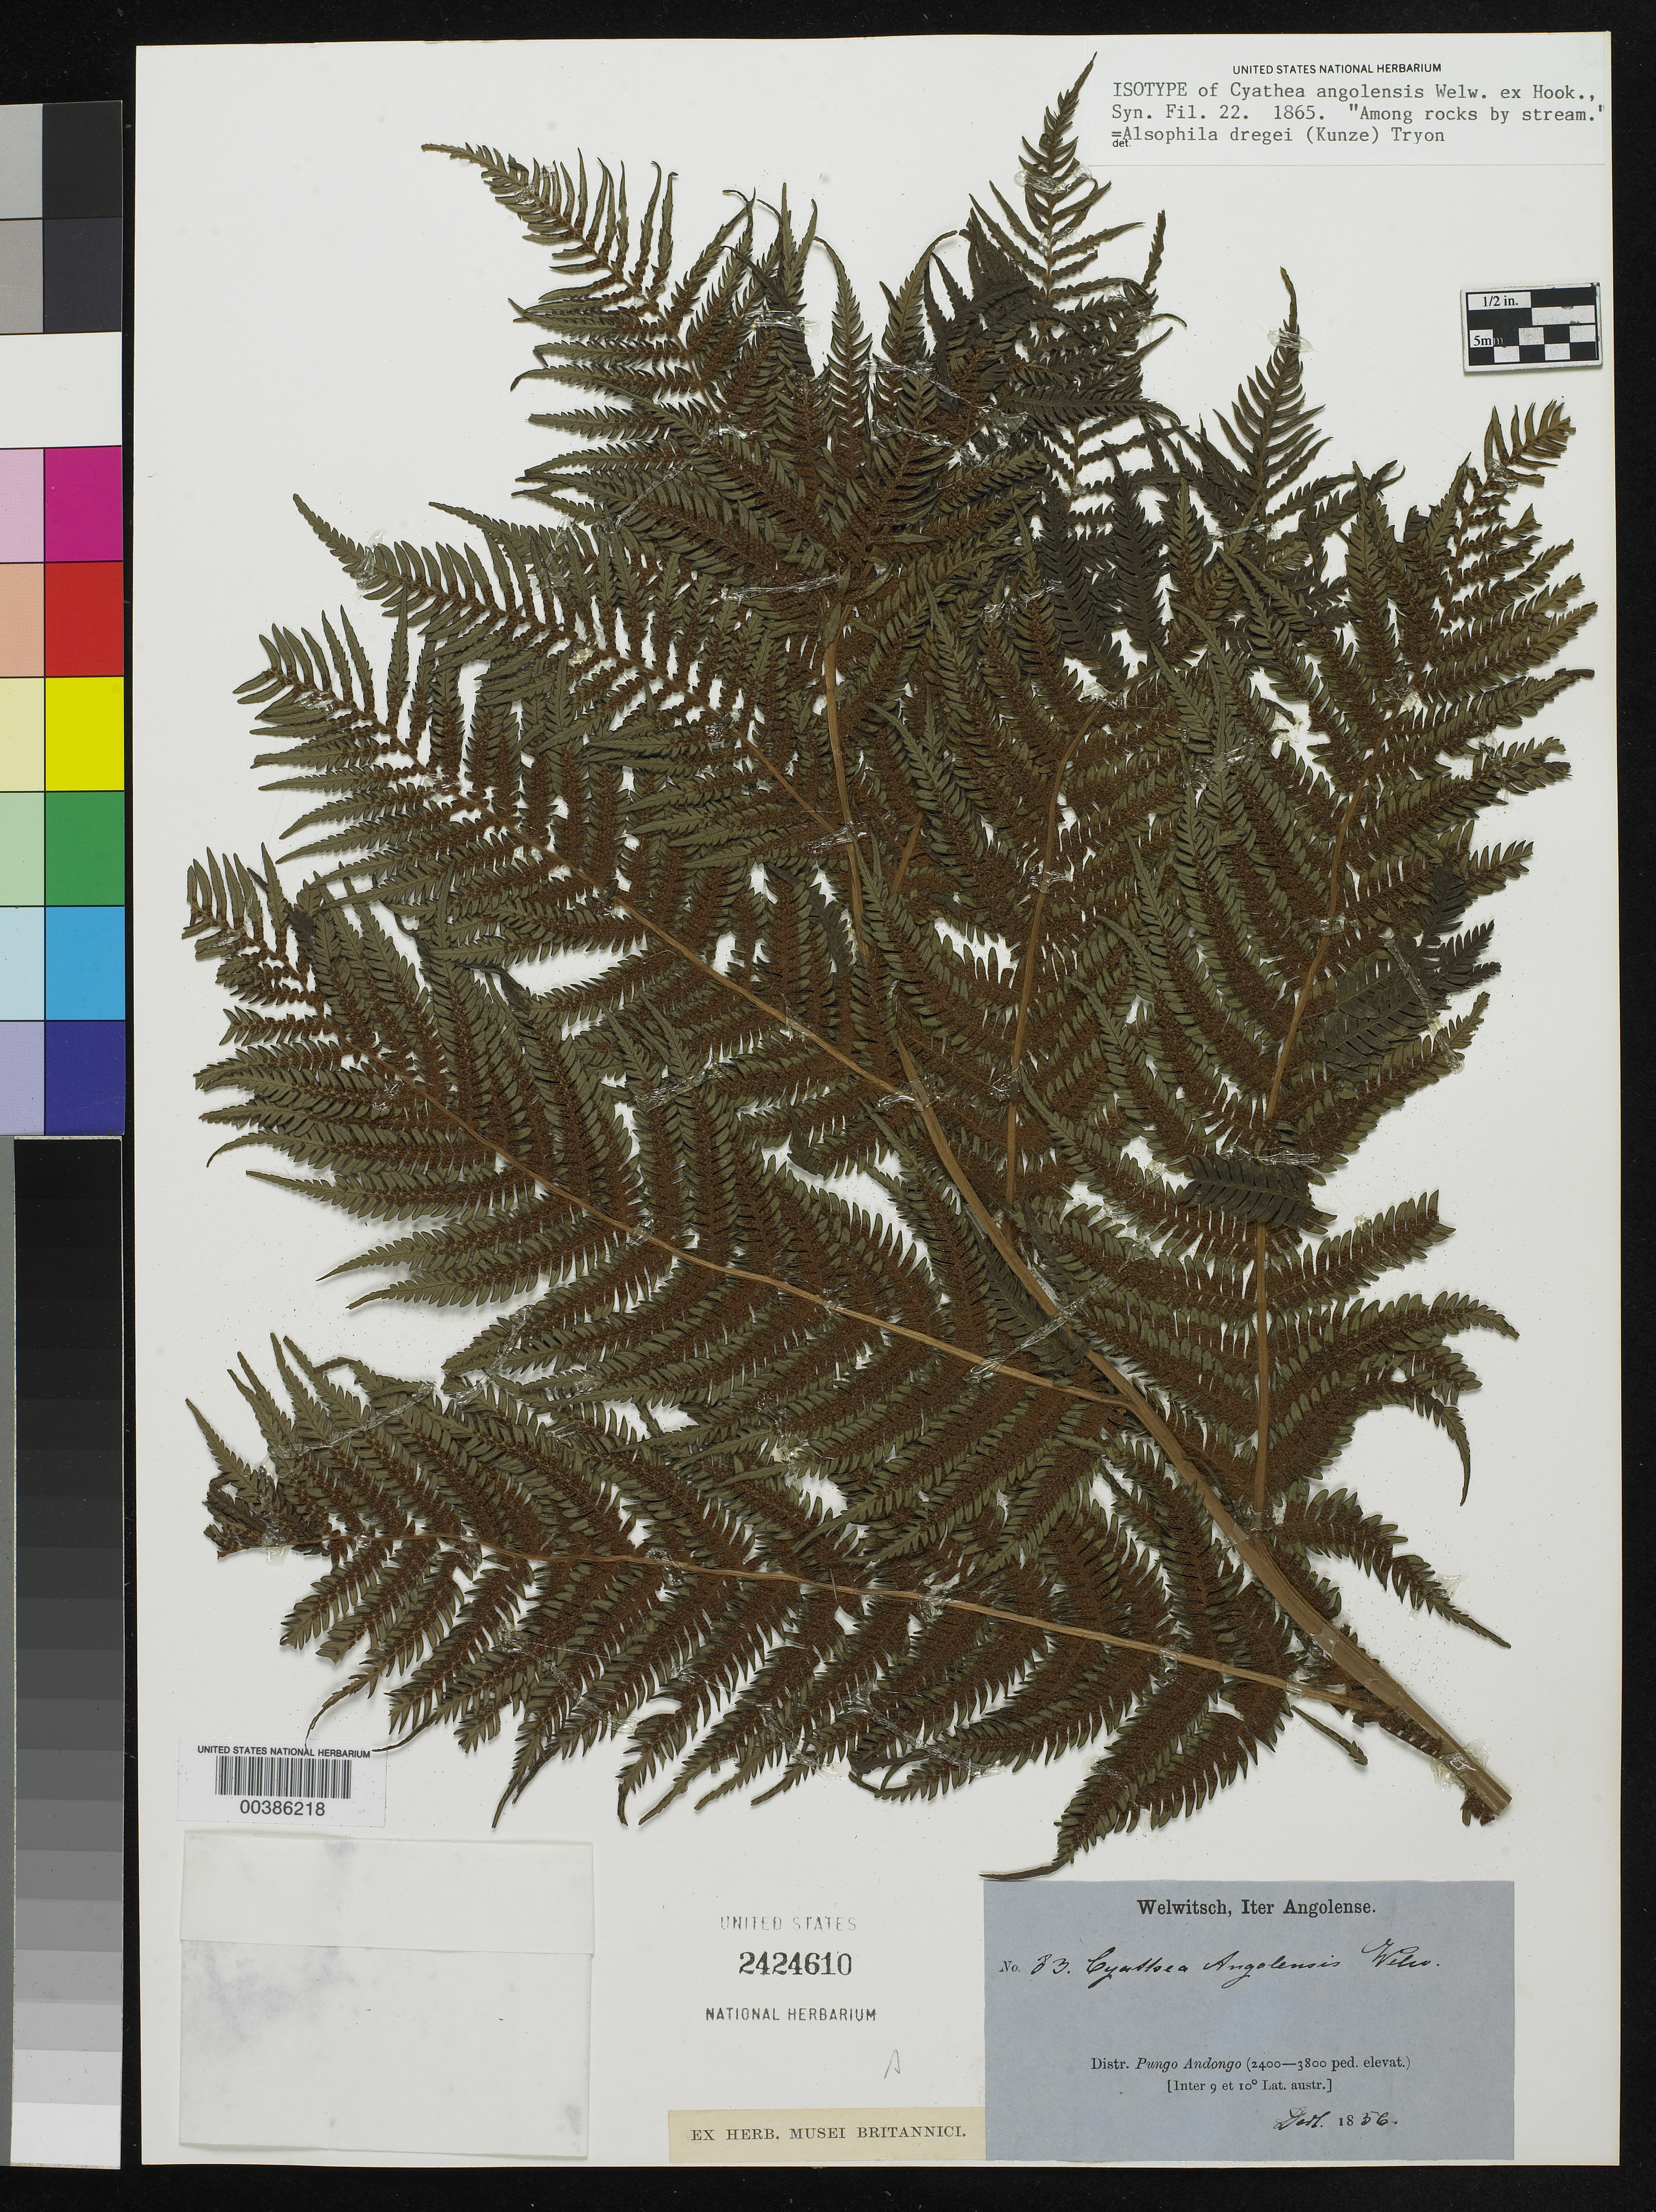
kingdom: Plantae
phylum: Tracheophyta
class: Polypodiopsida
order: Cyatheales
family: Cyatheaceae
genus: Cyathea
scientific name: Cyathea angolensis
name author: Welw. ex Hook.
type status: Isotype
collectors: F. M. Welwitsch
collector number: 83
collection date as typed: Dec 1856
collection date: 1856-12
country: Angola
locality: Pungo Andongo District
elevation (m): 732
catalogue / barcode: US 2424610